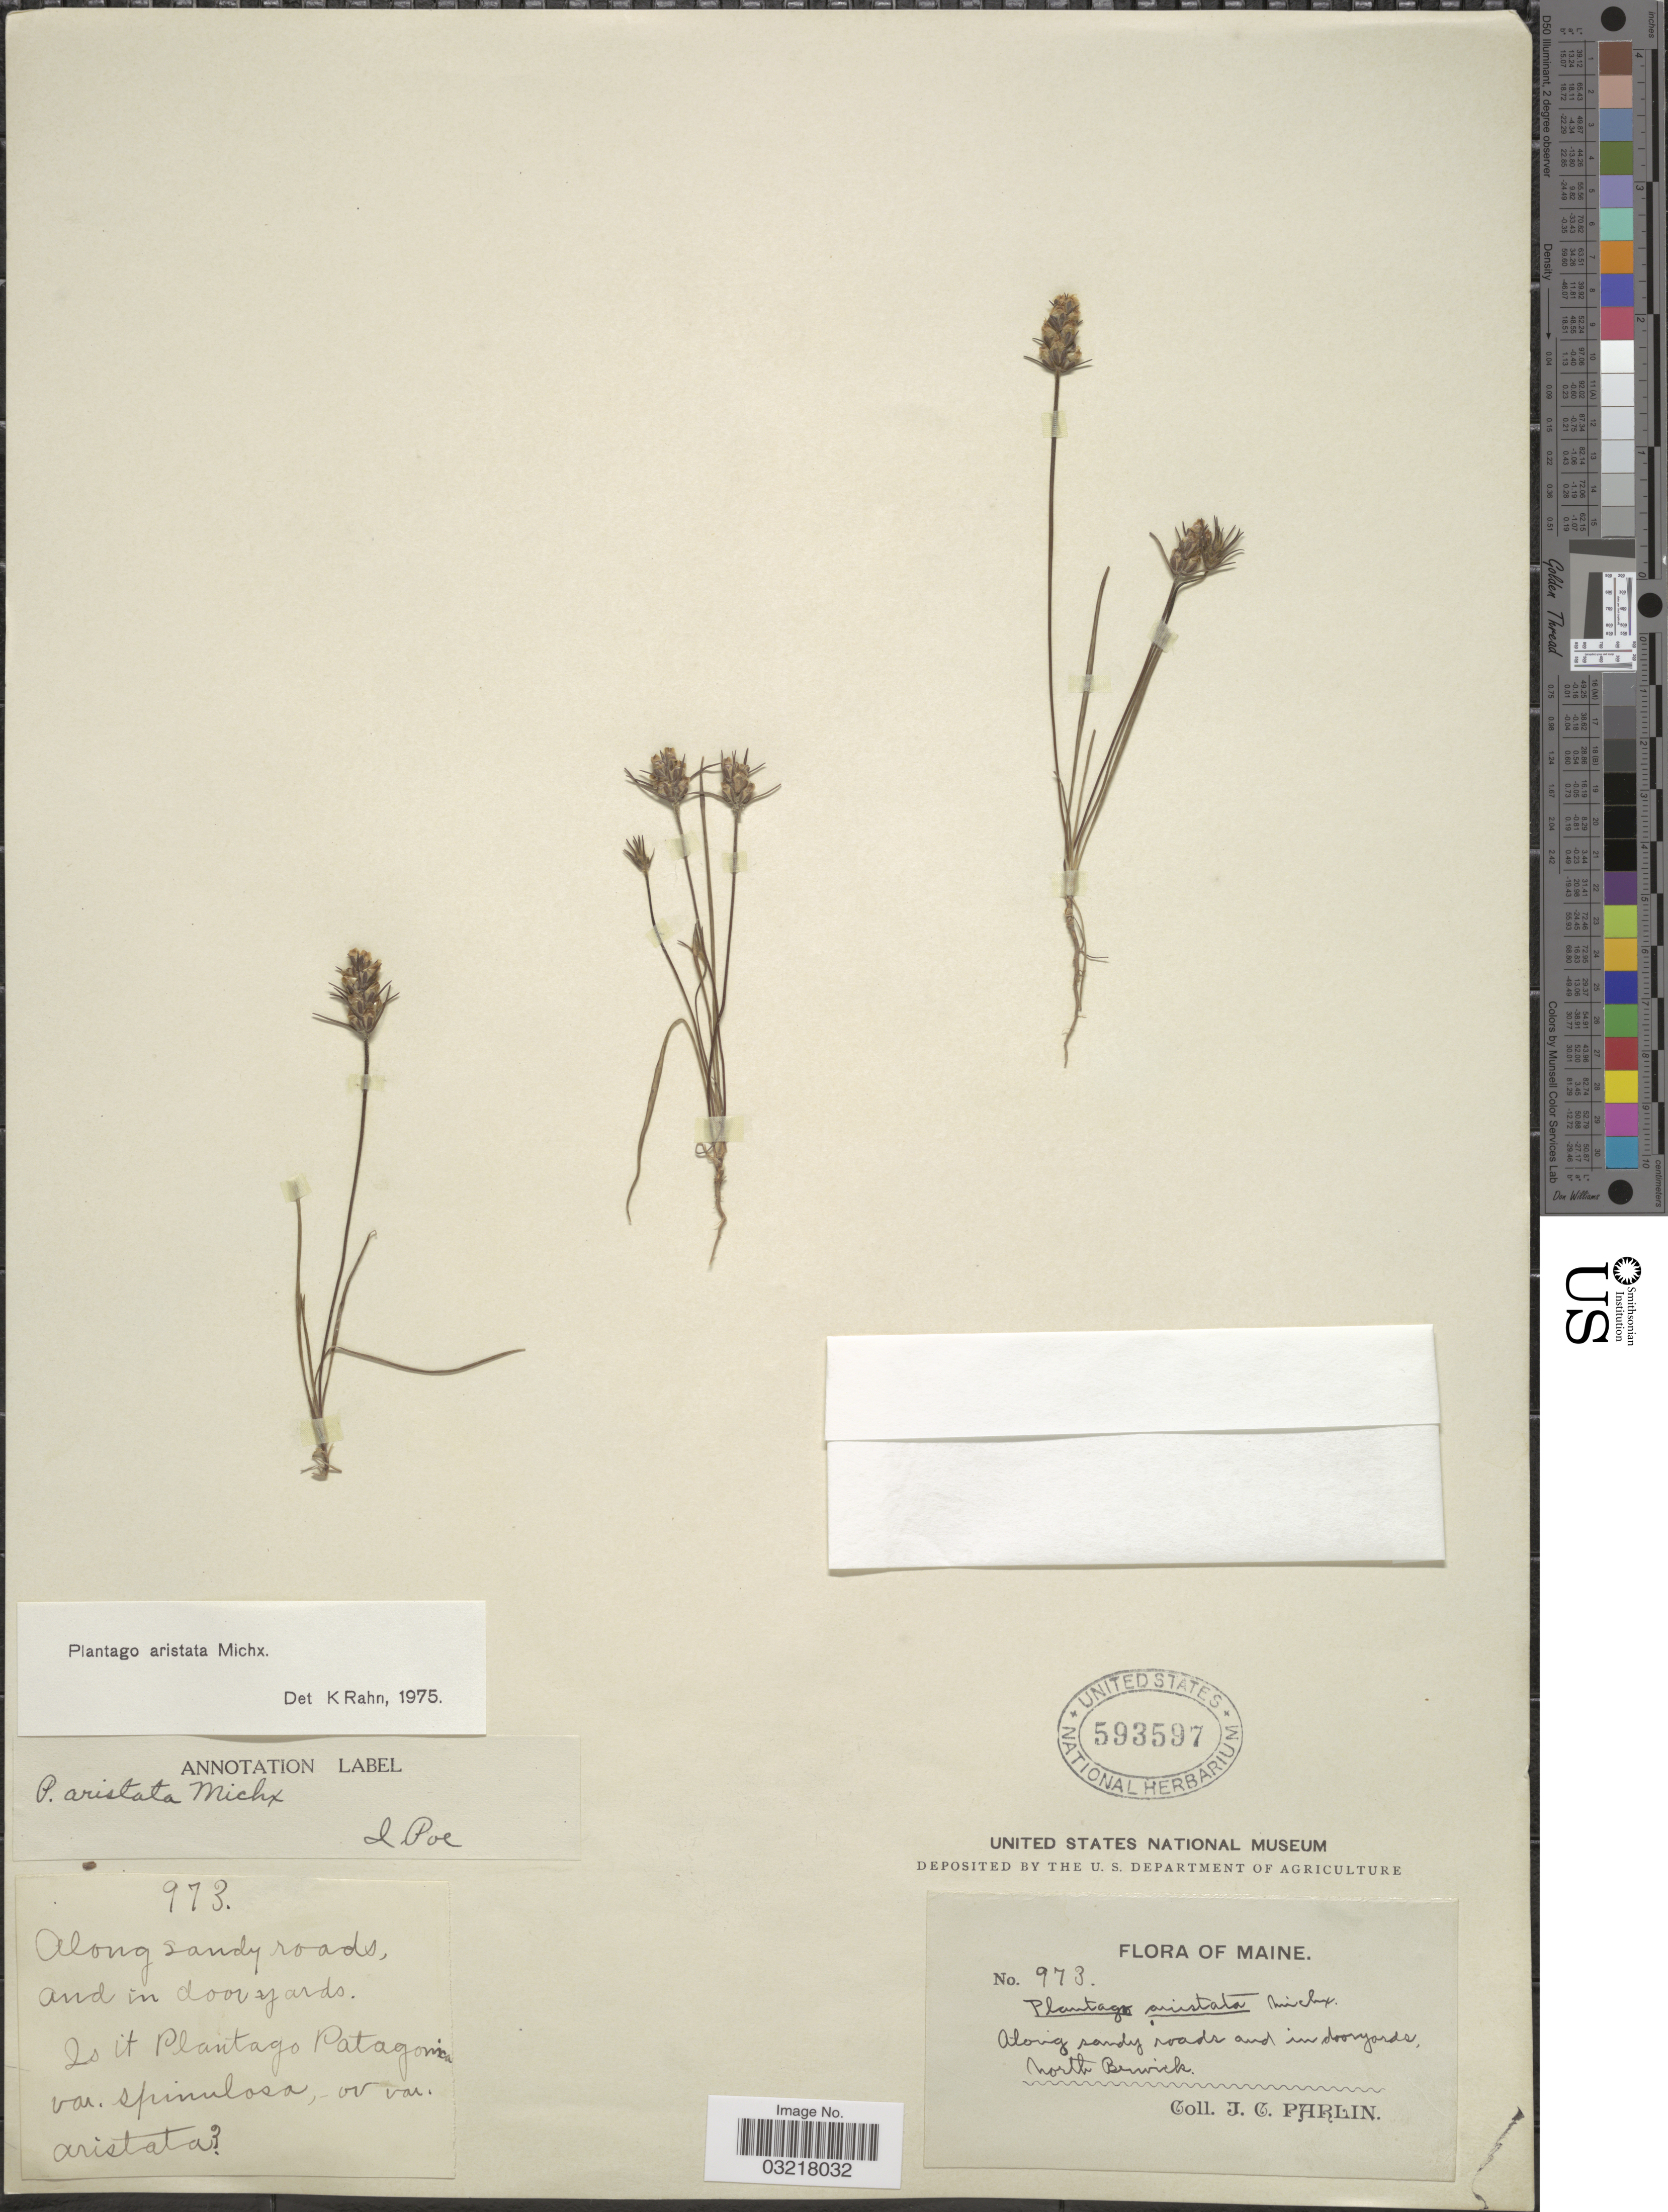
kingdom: Plantae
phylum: Tracheophyta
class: Magnoliopsida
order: Lamiales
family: Plantaginaceae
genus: Plantago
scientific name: Plantago aristata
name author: Michx.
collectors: J. Phrlin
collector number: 973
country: United States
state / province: Maine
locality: Along sandy roads and in dooryards, North Berwick.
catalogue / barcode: US 593597